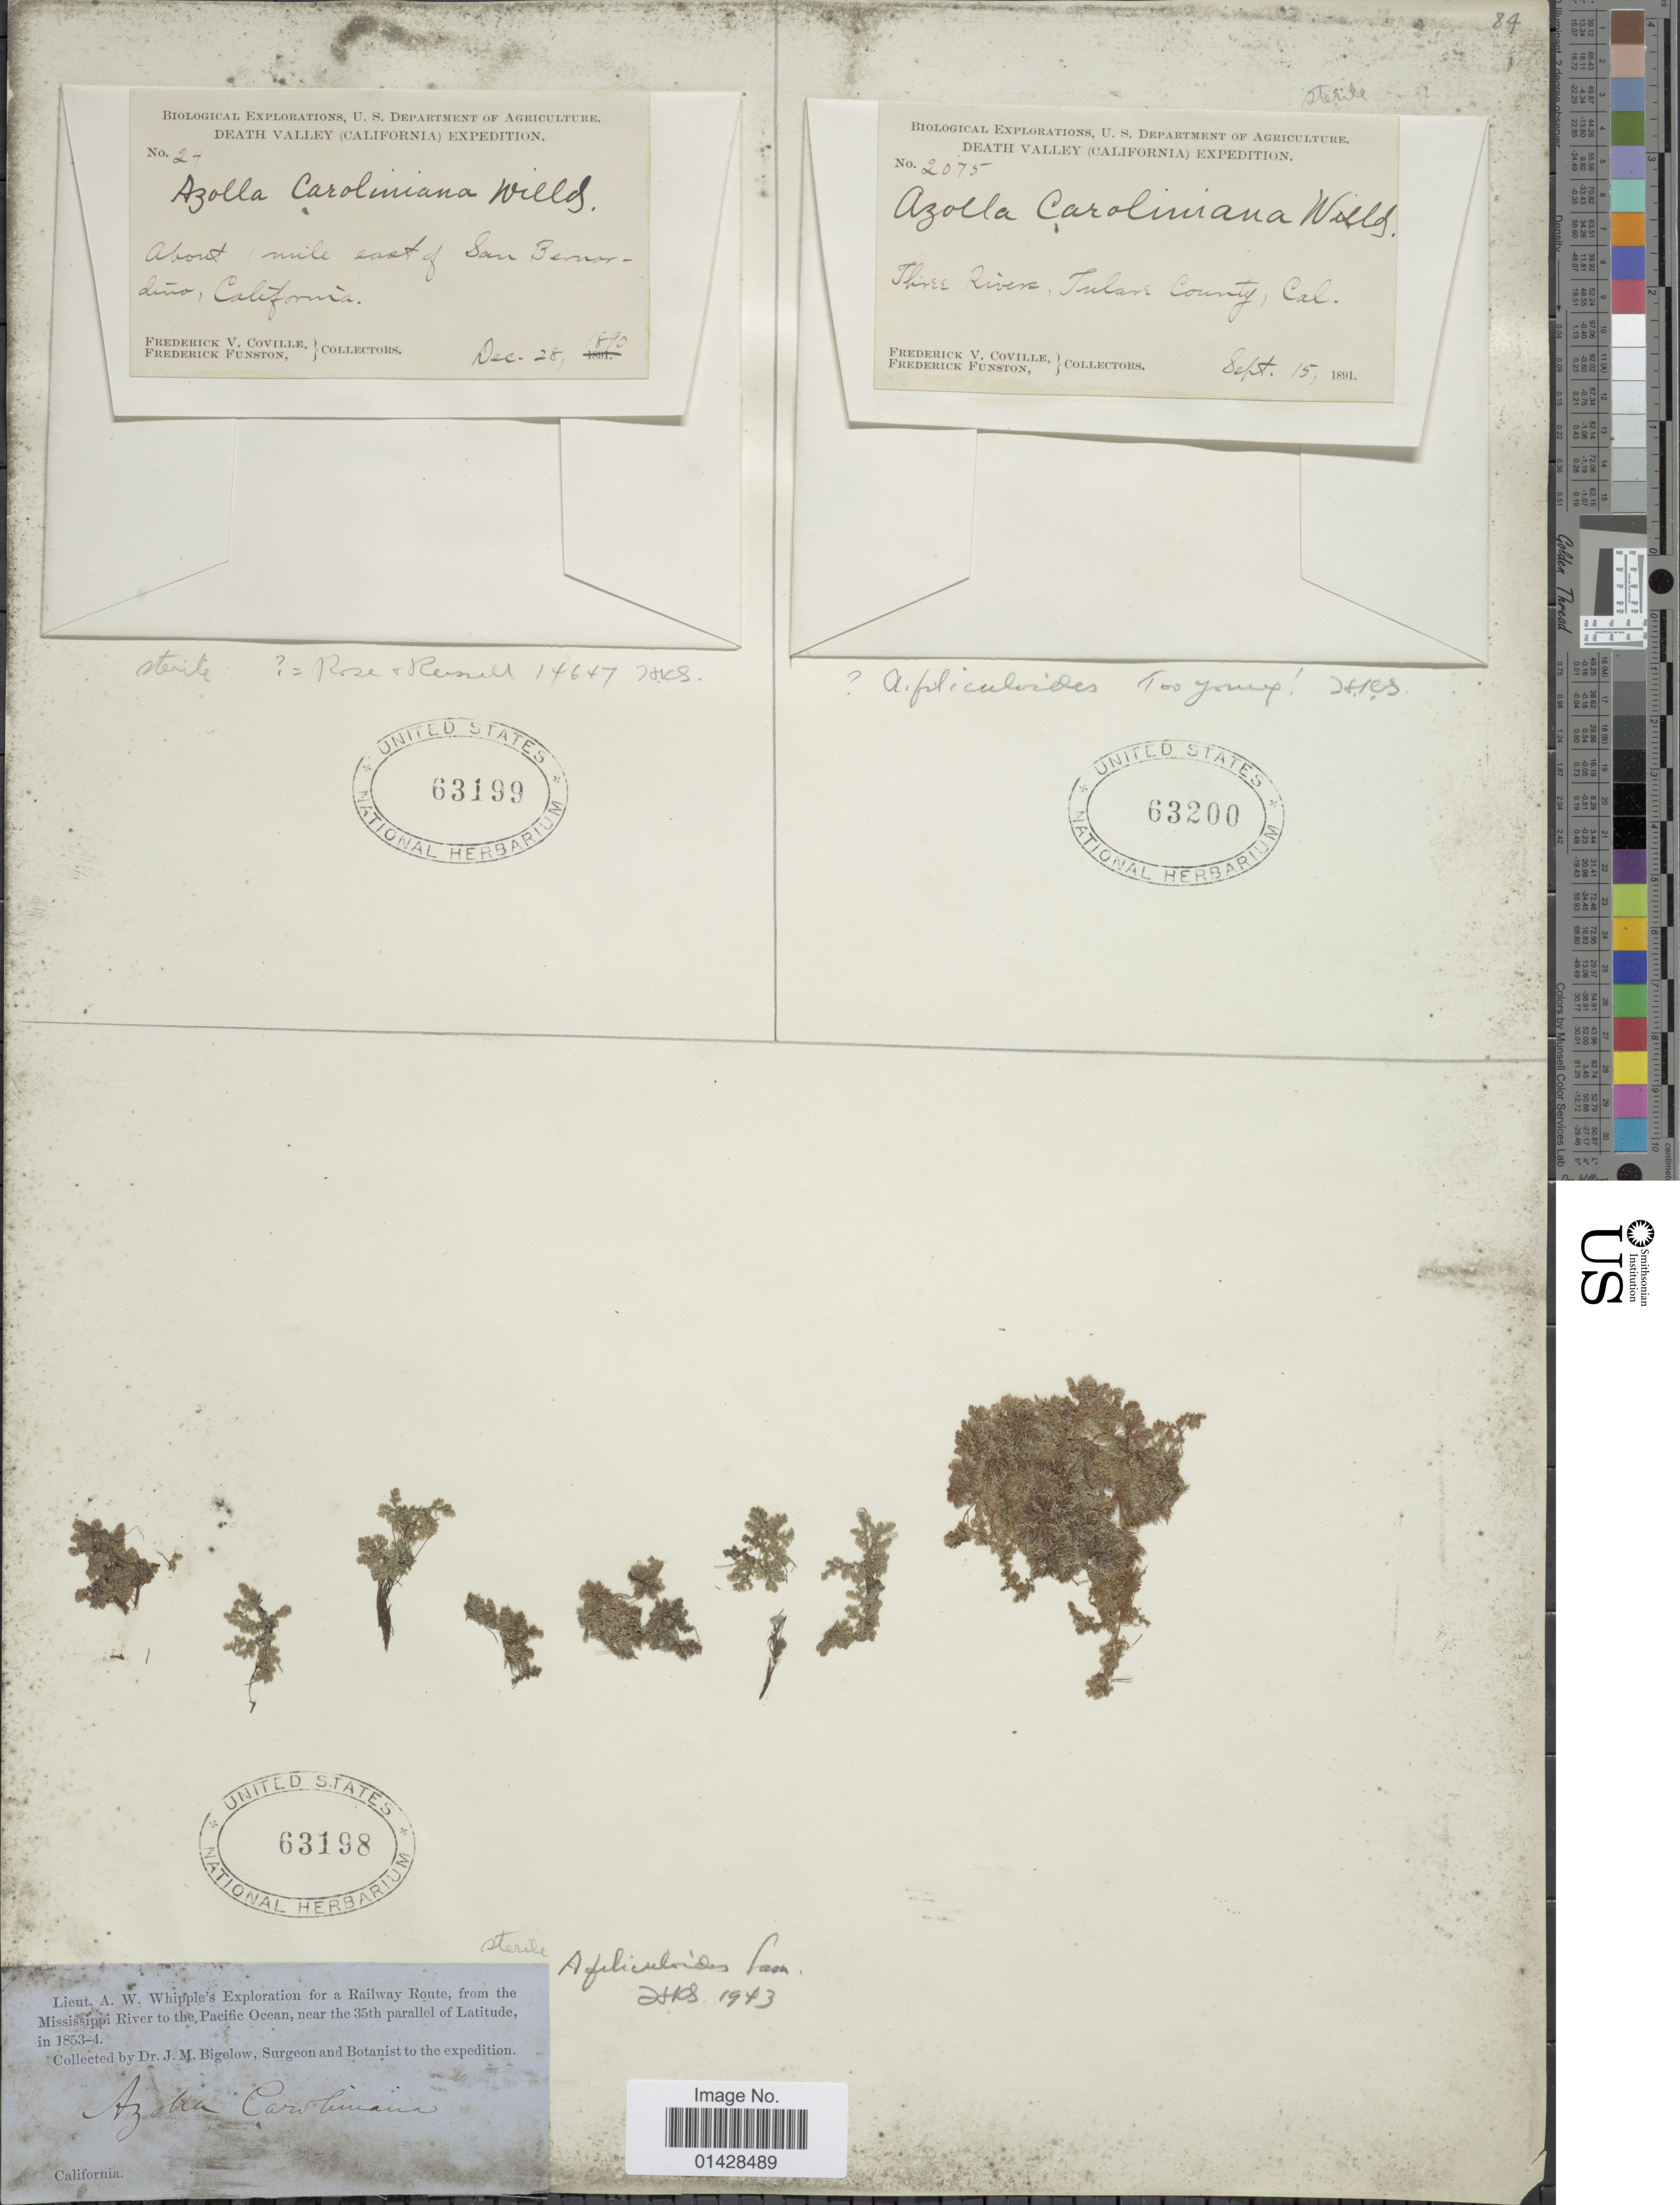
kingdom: Plantae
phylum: Tracheophyta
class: Polypodiopsida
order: Salviniales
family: Salviniaceae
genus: Azolla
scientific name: Azolla filiculoides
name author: Lam.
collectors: F. V. Coville & F. Funston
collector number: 24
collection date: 1890-12-28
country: United States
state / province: California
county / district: San Bernardino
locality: Death Valley, About 1 mile east of San Bernardino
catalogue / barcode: US 63199